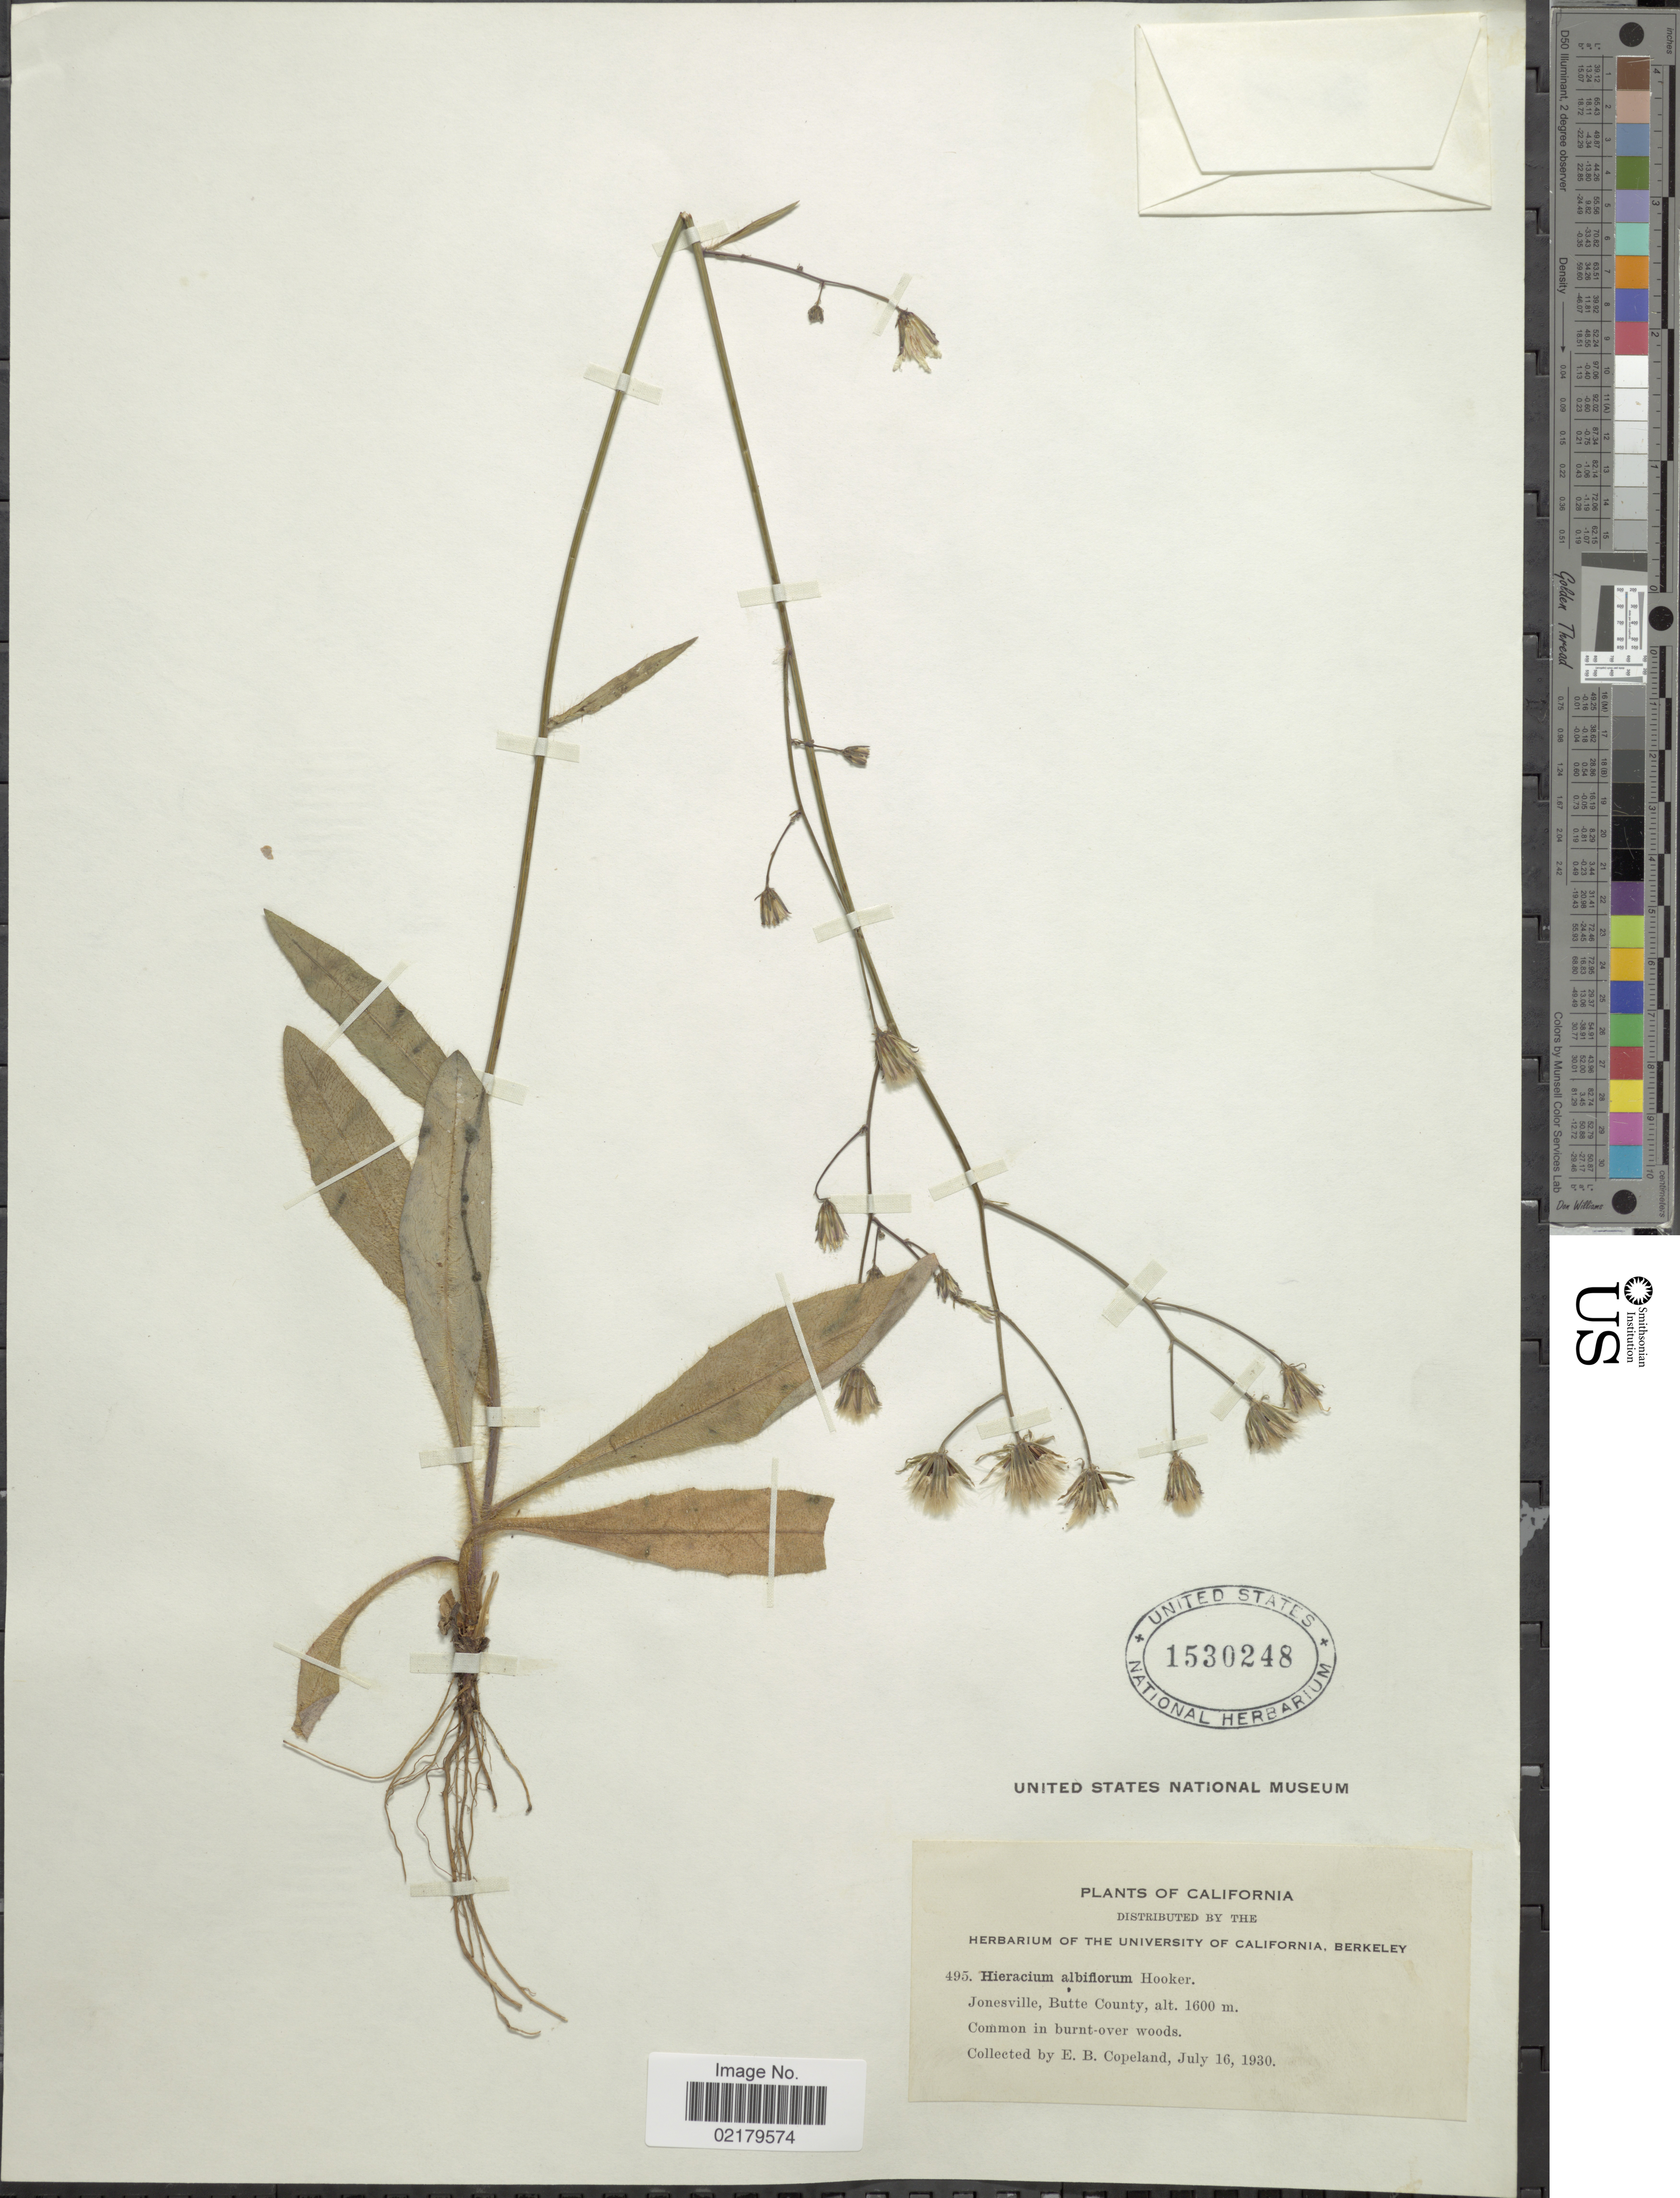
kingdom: Plantae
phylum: Tracheophyta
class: Magnoliopsida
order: Asterales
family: Asteraceae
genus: Hieracium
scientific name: Hieracium albiflorum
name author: Hook.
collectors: E. B. Copeland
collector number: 495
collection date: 1930-07-16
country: United States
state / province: California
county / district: Butte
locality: Jonesville, Butte County. Common in burnt-over woods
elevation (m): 1600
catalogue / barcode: US 1530248